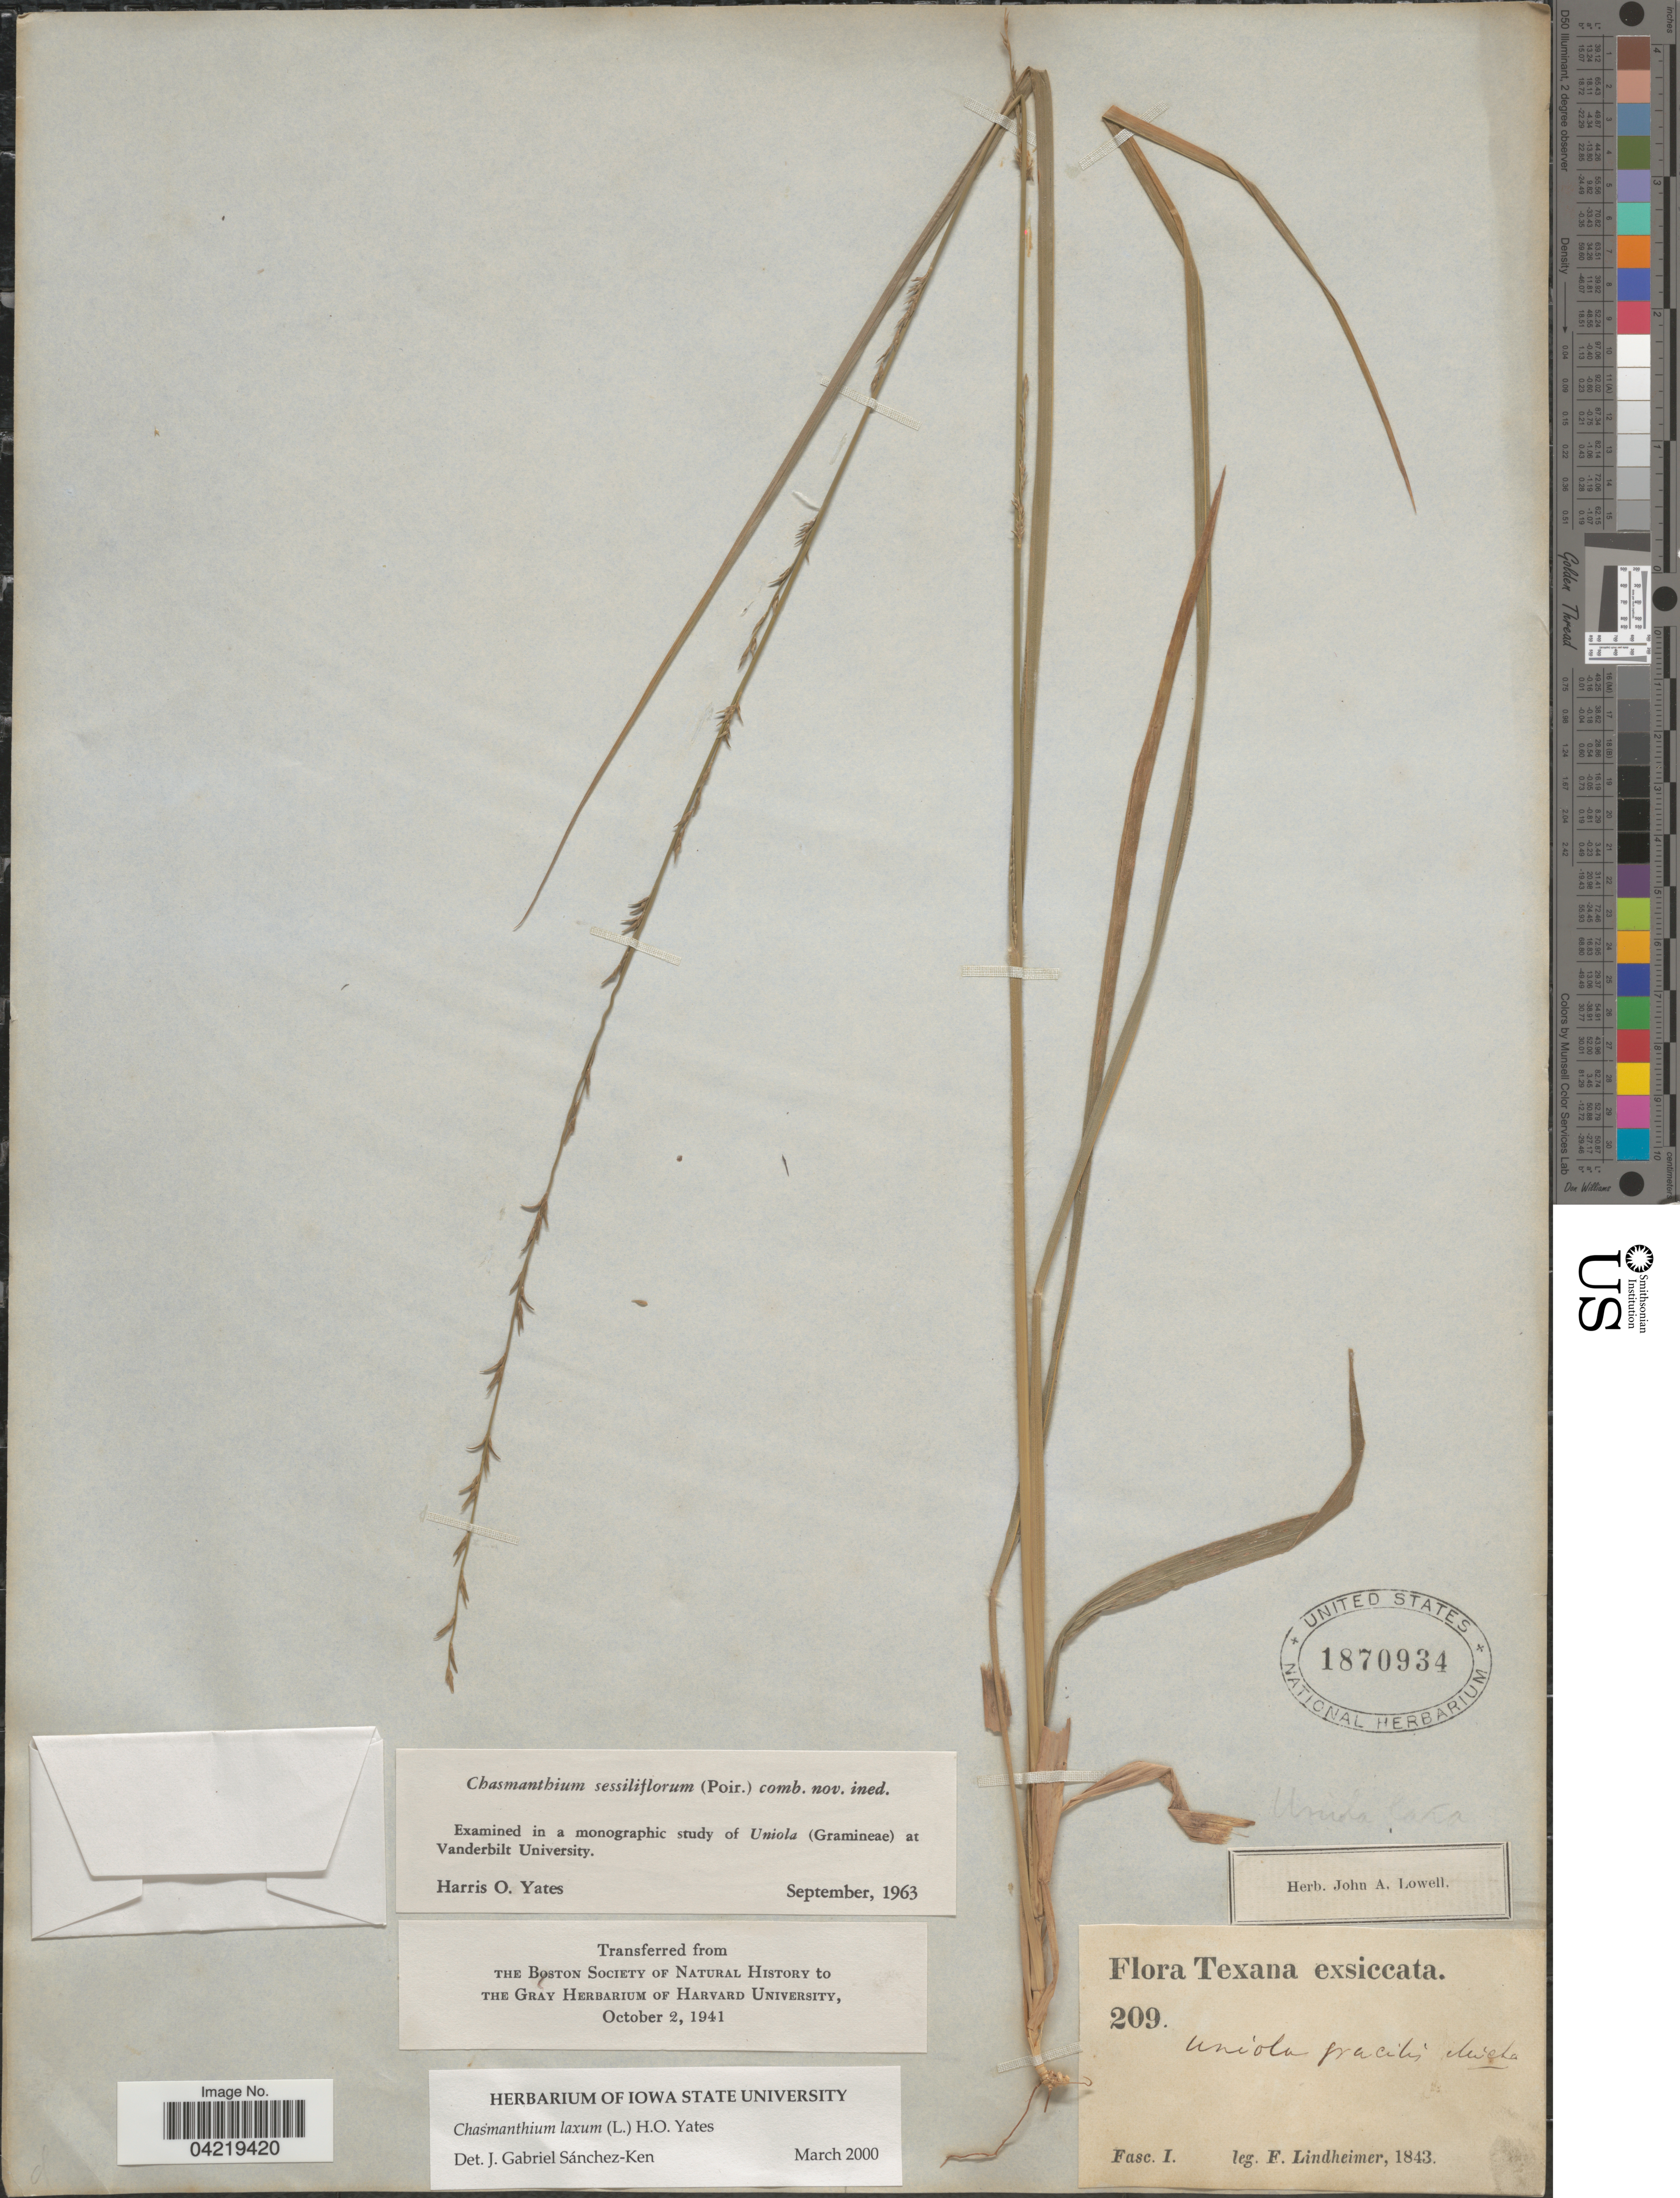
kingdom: Plantae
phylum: Tracheophyta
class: Liliopsida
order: Poales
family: Poaceae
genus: Chasmanthium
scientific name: Chasmanthium laxum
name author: (L.) H.O. Yates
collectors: F. Lindheimer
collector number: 209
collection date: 1843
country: United States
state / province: Texas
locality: Texana.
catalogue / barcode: US 1870934